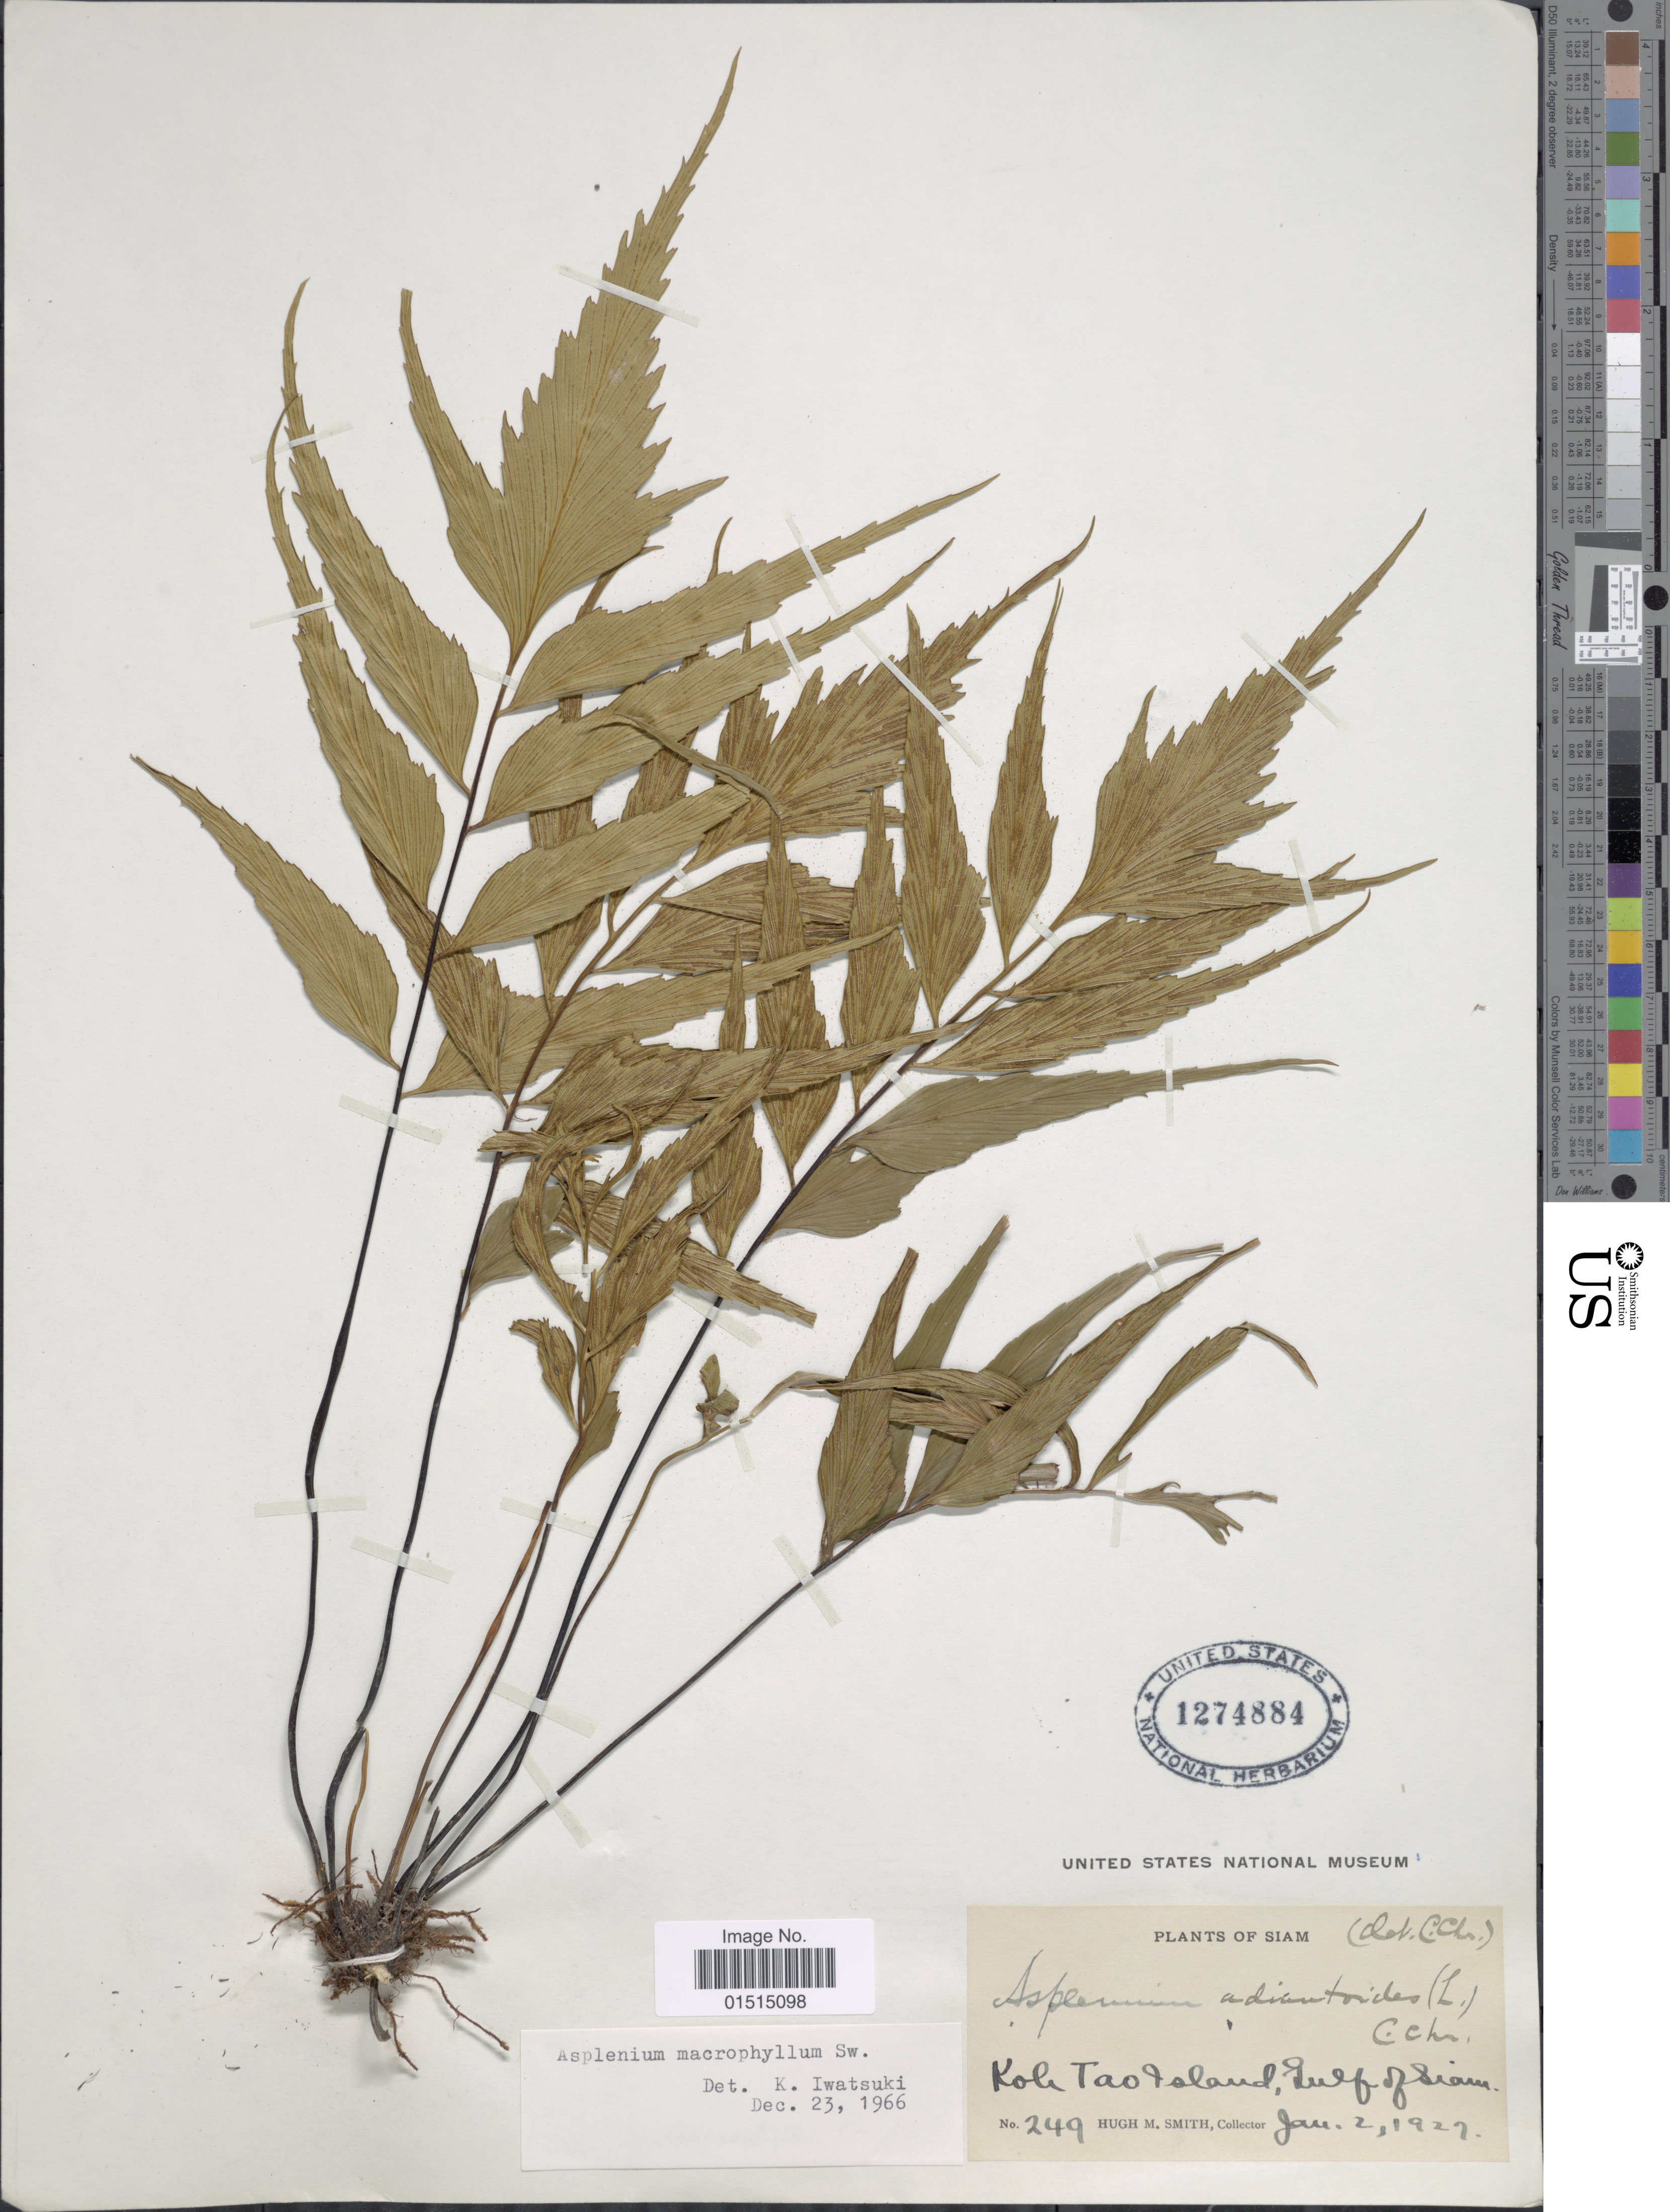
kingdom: Plantae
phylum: Tracheophyta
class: Polypodiopsida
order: Polypodiales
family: Aspleniaceae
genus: Asplenium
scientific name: Asplenium macrophyllum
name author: Sw.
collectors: H. M. Smith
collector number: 249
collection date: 1927-01-02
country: Thailand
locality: Siam. Koh Tao Island, Gulf of Siam.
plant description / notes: Corrected "Turf of Siam" to Gulf of Siam.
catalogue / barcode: US 1274884